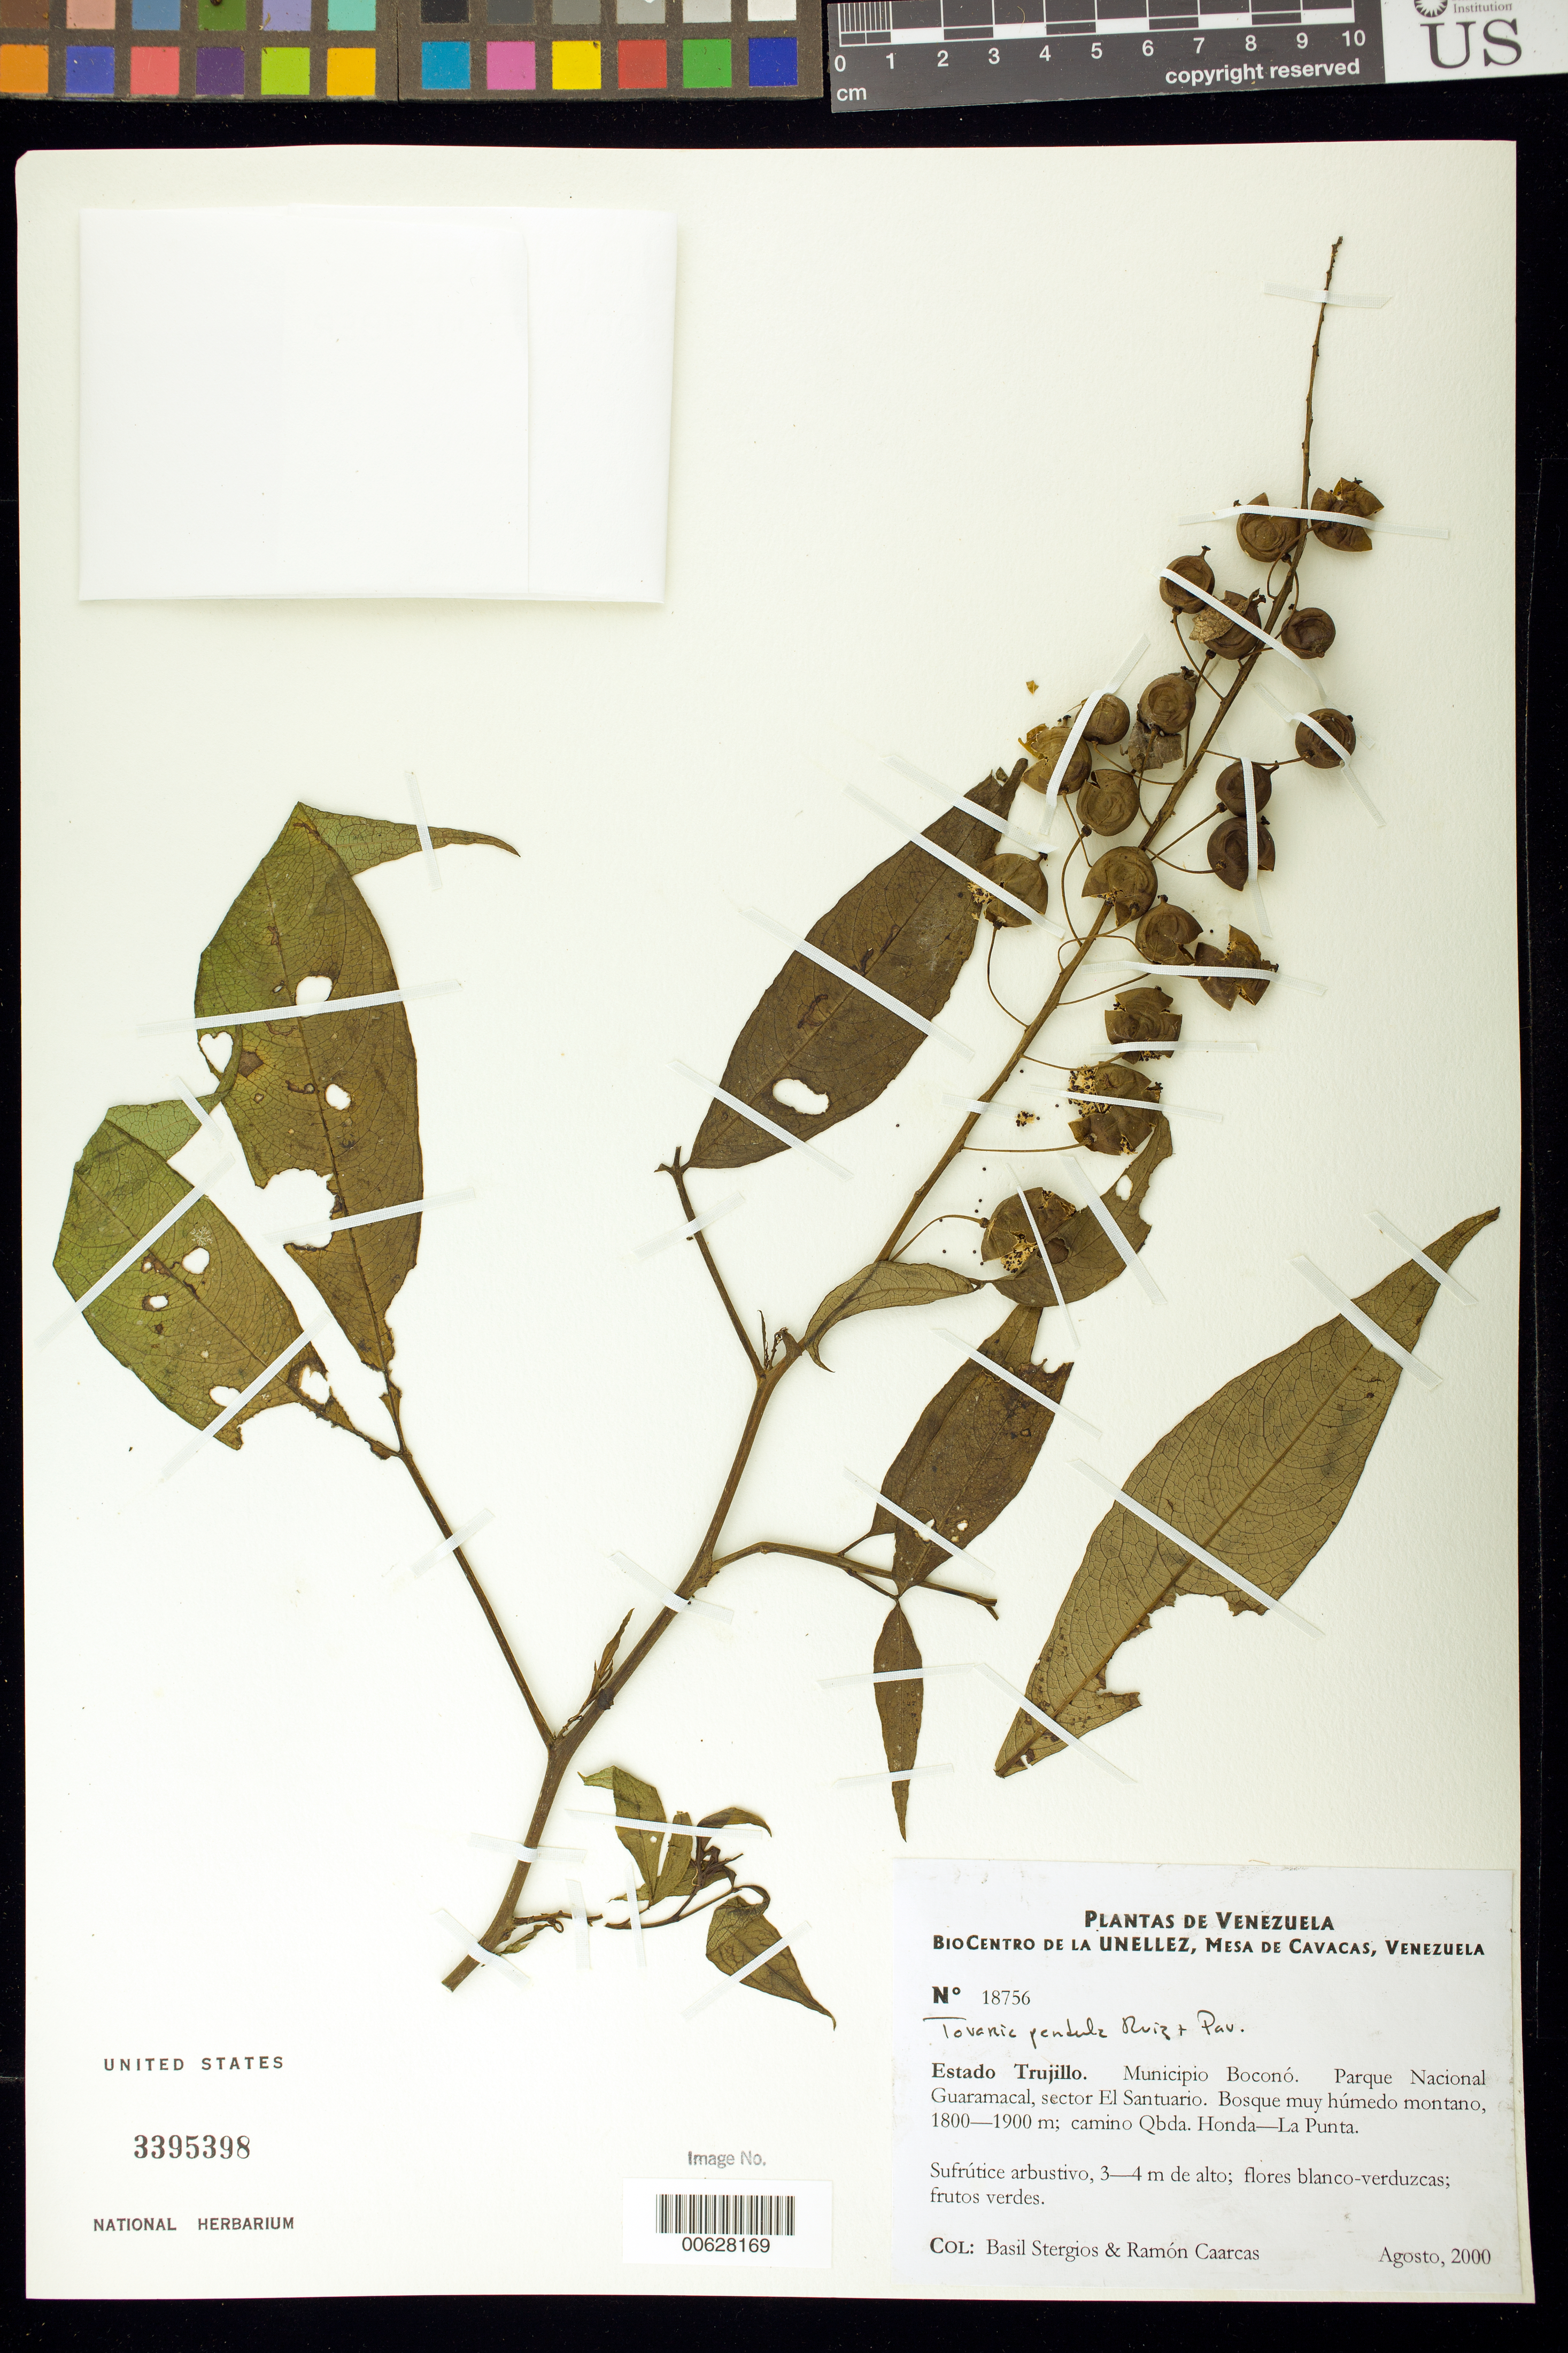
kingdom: Plantae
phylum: Tracheophyta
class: Magnoliopsida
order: Brassicales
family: Tovariaceae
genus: Tovaria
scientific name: Tovaria pendula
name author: Ruiz & Pav.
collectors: B. G. Stergios & R. Caracas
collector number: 18756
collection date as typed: Aug 2000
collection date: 2000-08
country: Venezuela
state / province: Trujillo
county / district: Boconó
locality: Parque Nacional Guaramacal, El Santuarío, Quebrada Honda-La Punta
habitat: Bosque muy húmedo montano.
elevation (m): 1800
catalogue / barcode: US 3395398